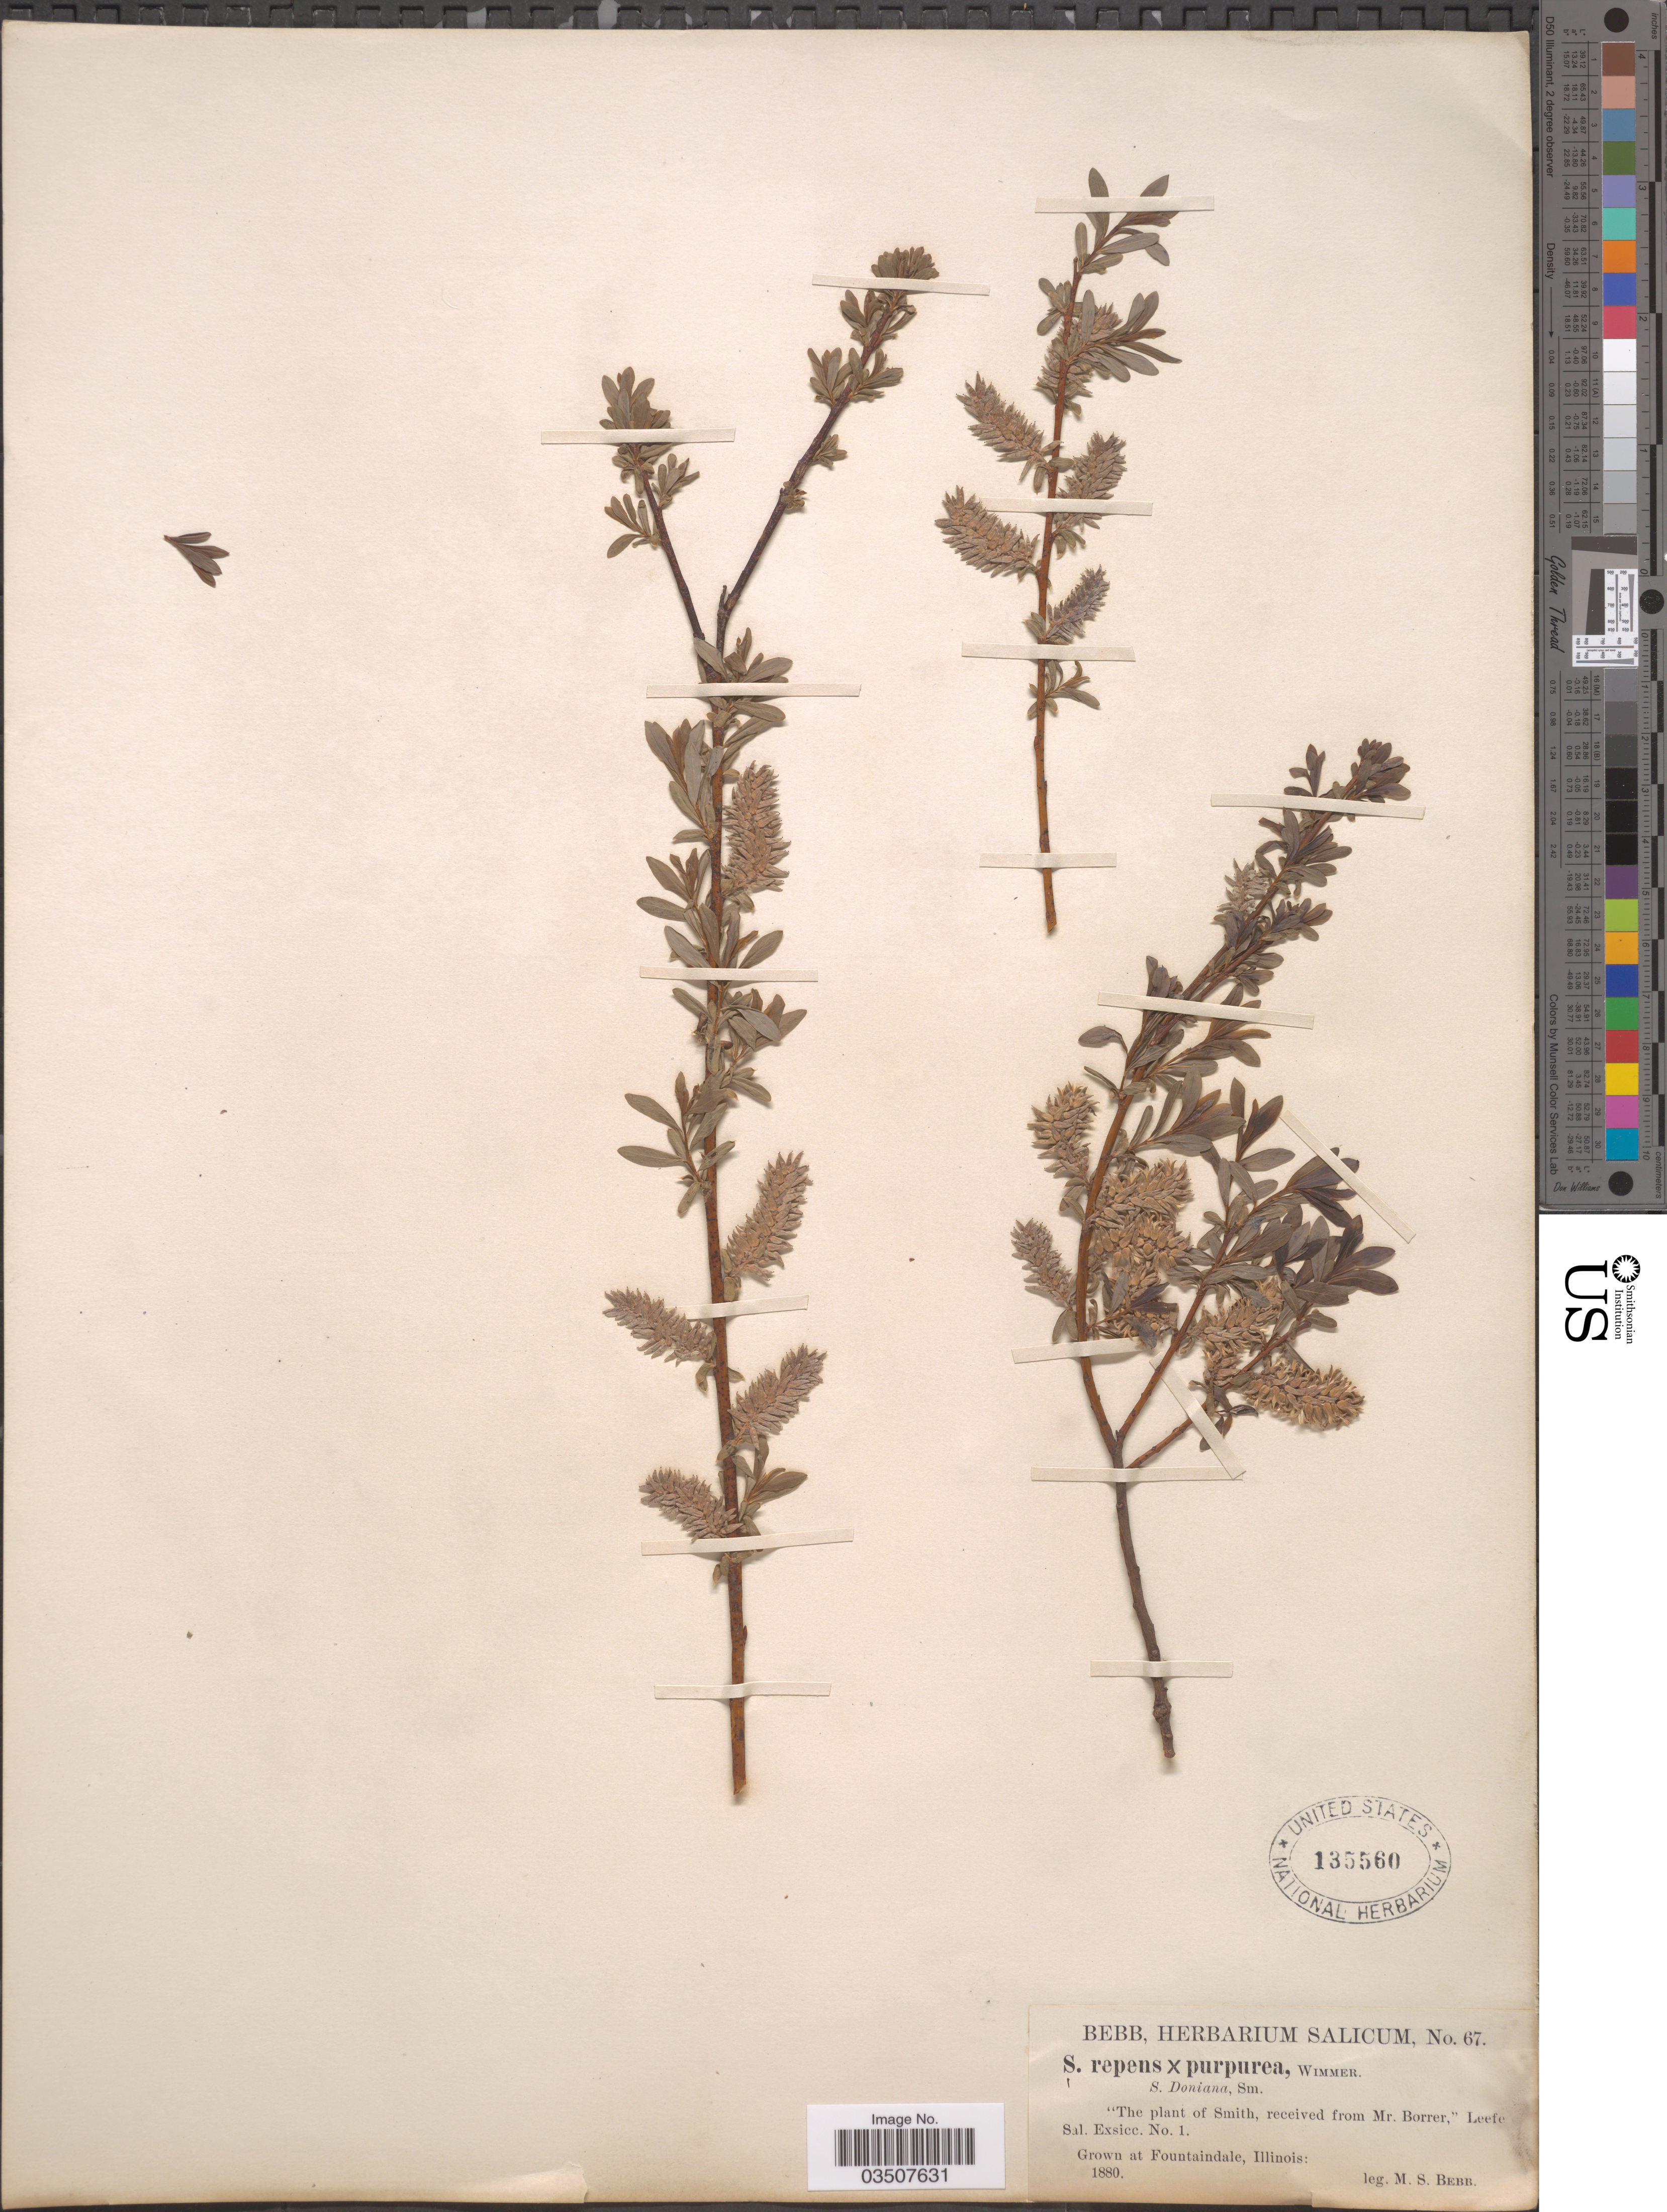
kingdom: Plantae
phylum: Tracheophyta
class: Magnoliopsida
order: Malpighiales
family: Salicaceae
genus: Salix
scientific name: Salix repens x S. purpurea L.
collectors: M. Bebb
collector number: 67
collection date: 1880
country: United States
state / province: Illinois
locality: Grown at Fountaindale.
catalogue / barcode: US 135560